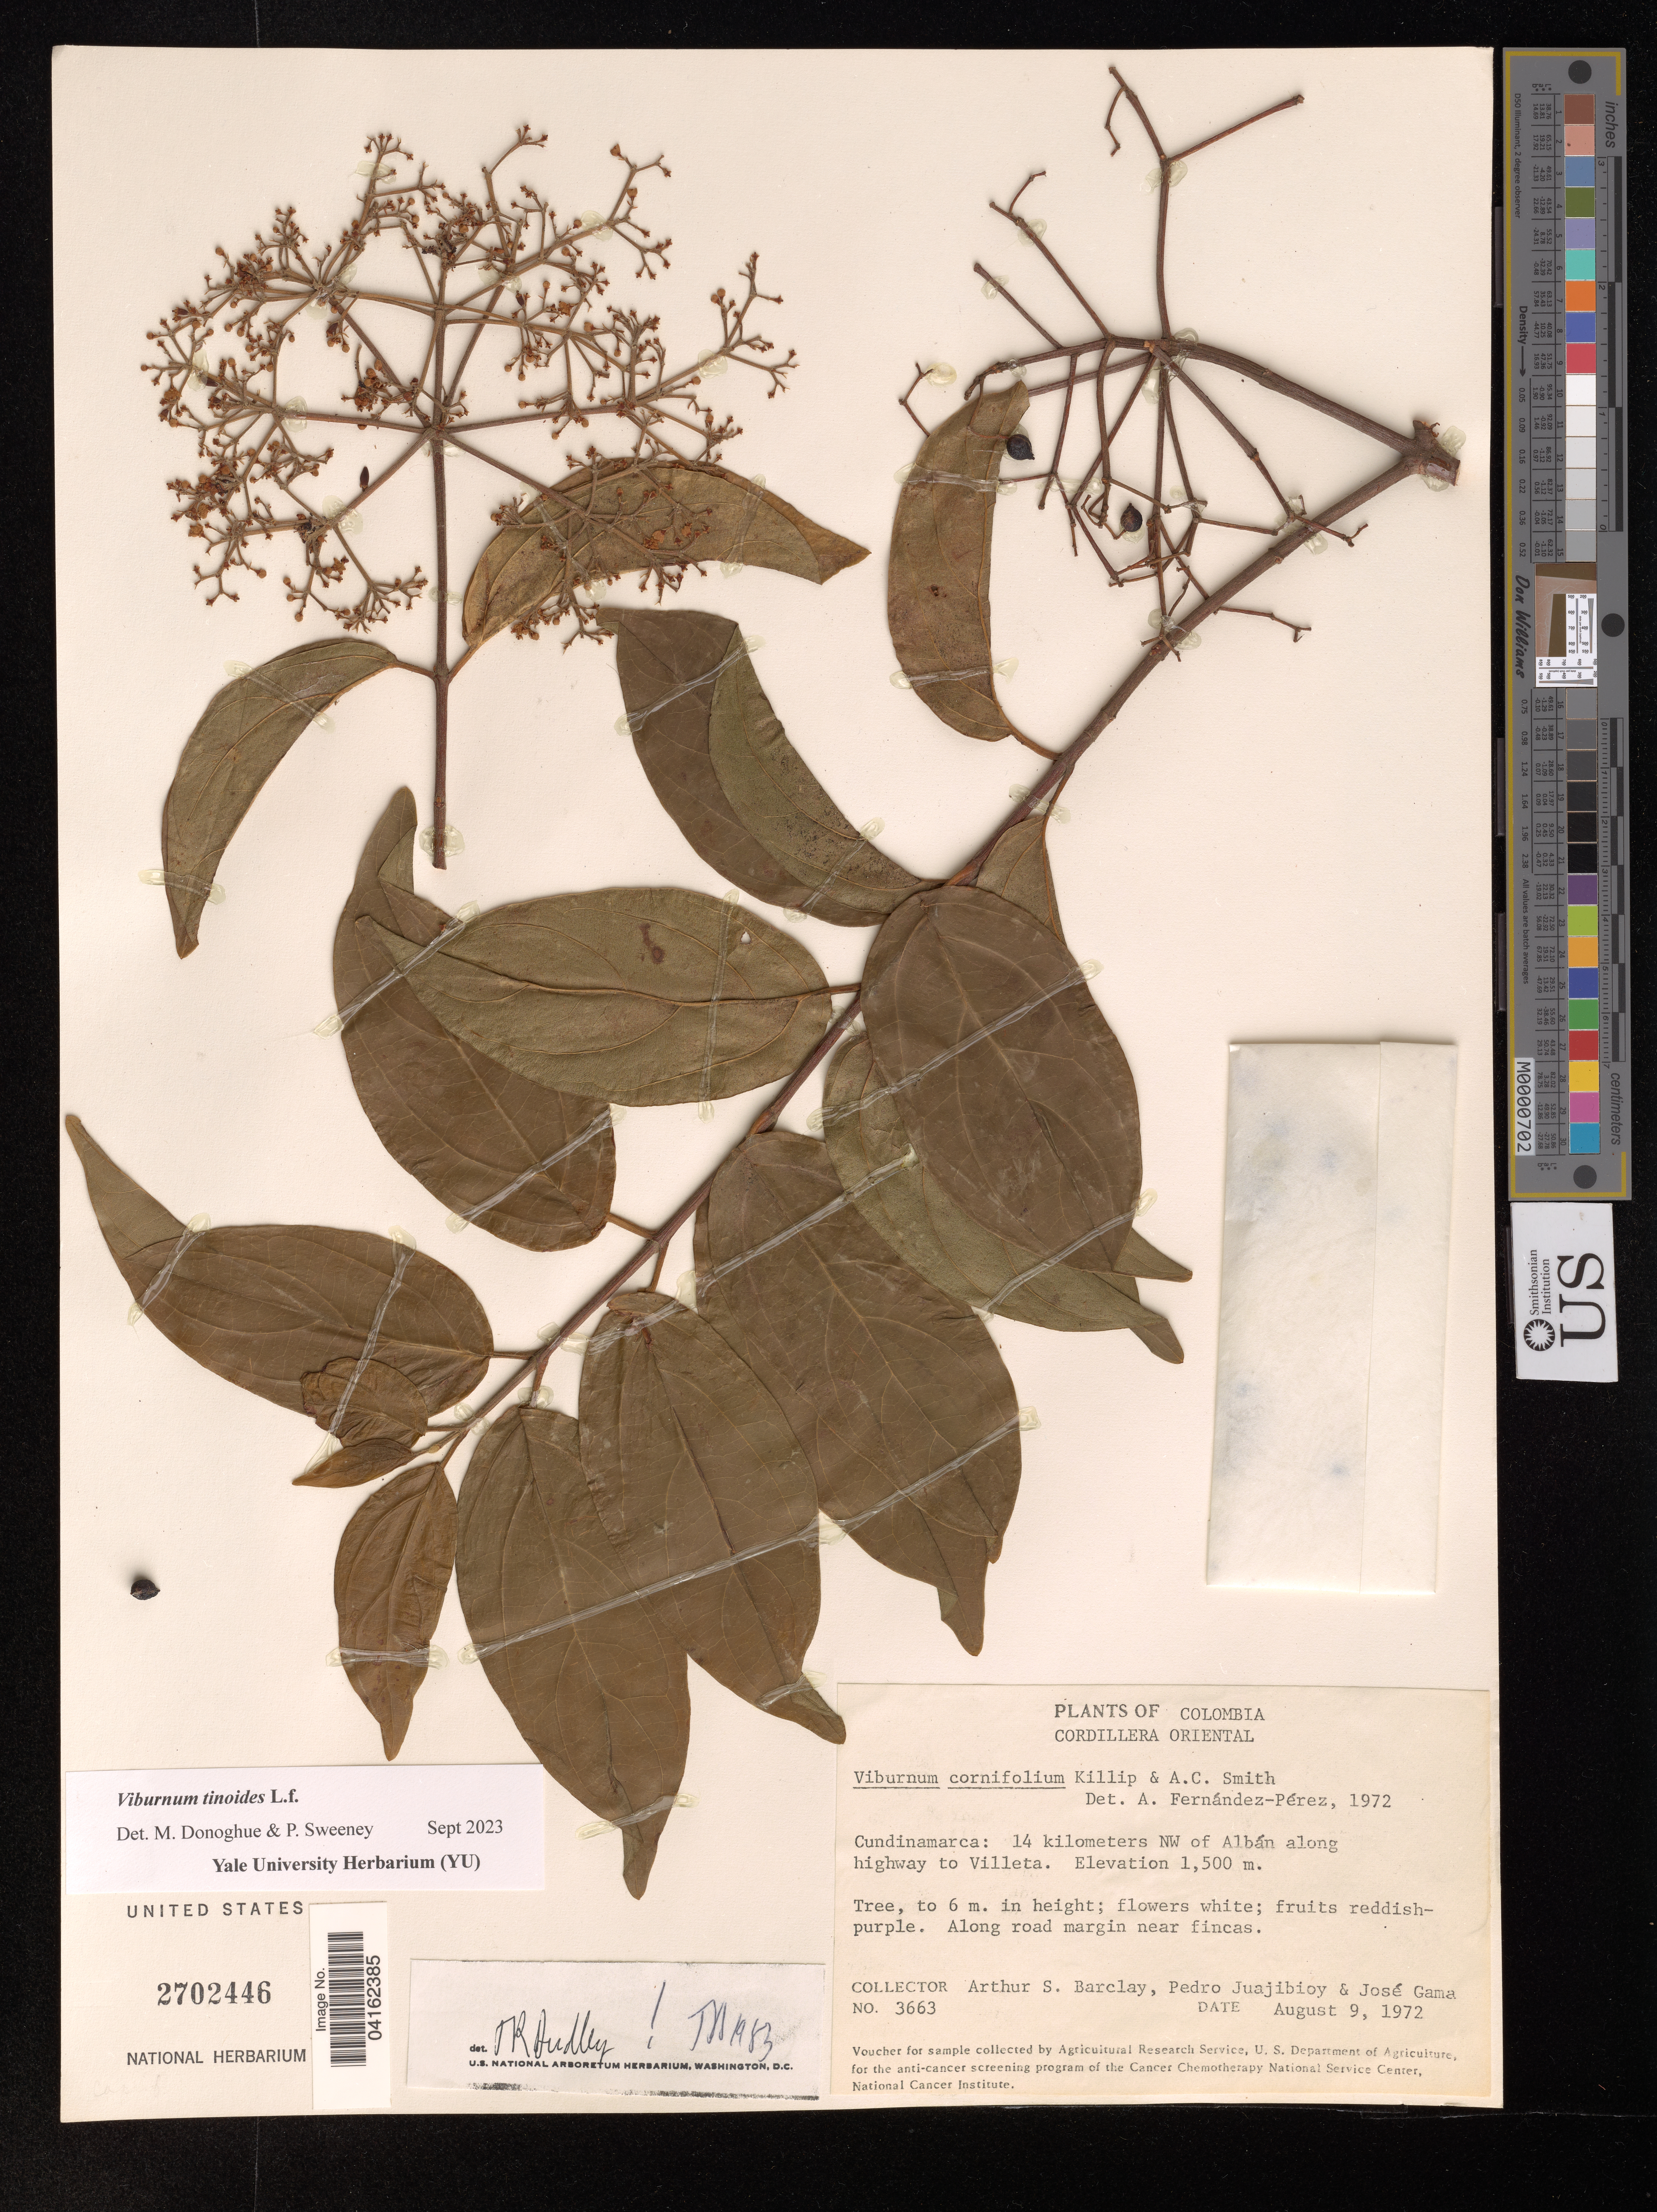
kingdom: Plantae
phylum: Tracheophyta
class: Magnoliopsida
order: Dipsacales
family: Viburnaceae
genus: Viburnum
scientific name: Viburnum tinoides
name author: L. f.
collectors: A. S. Barclay, P. Juajibioy & J. Gama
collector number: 3663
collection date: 1972-08-09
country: Colombia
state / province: Cundinamarca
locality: Cordillera Oriental. 14 kilometers NW of Albán along highway to Villeta.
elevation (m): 1500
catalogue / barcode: US 2702446